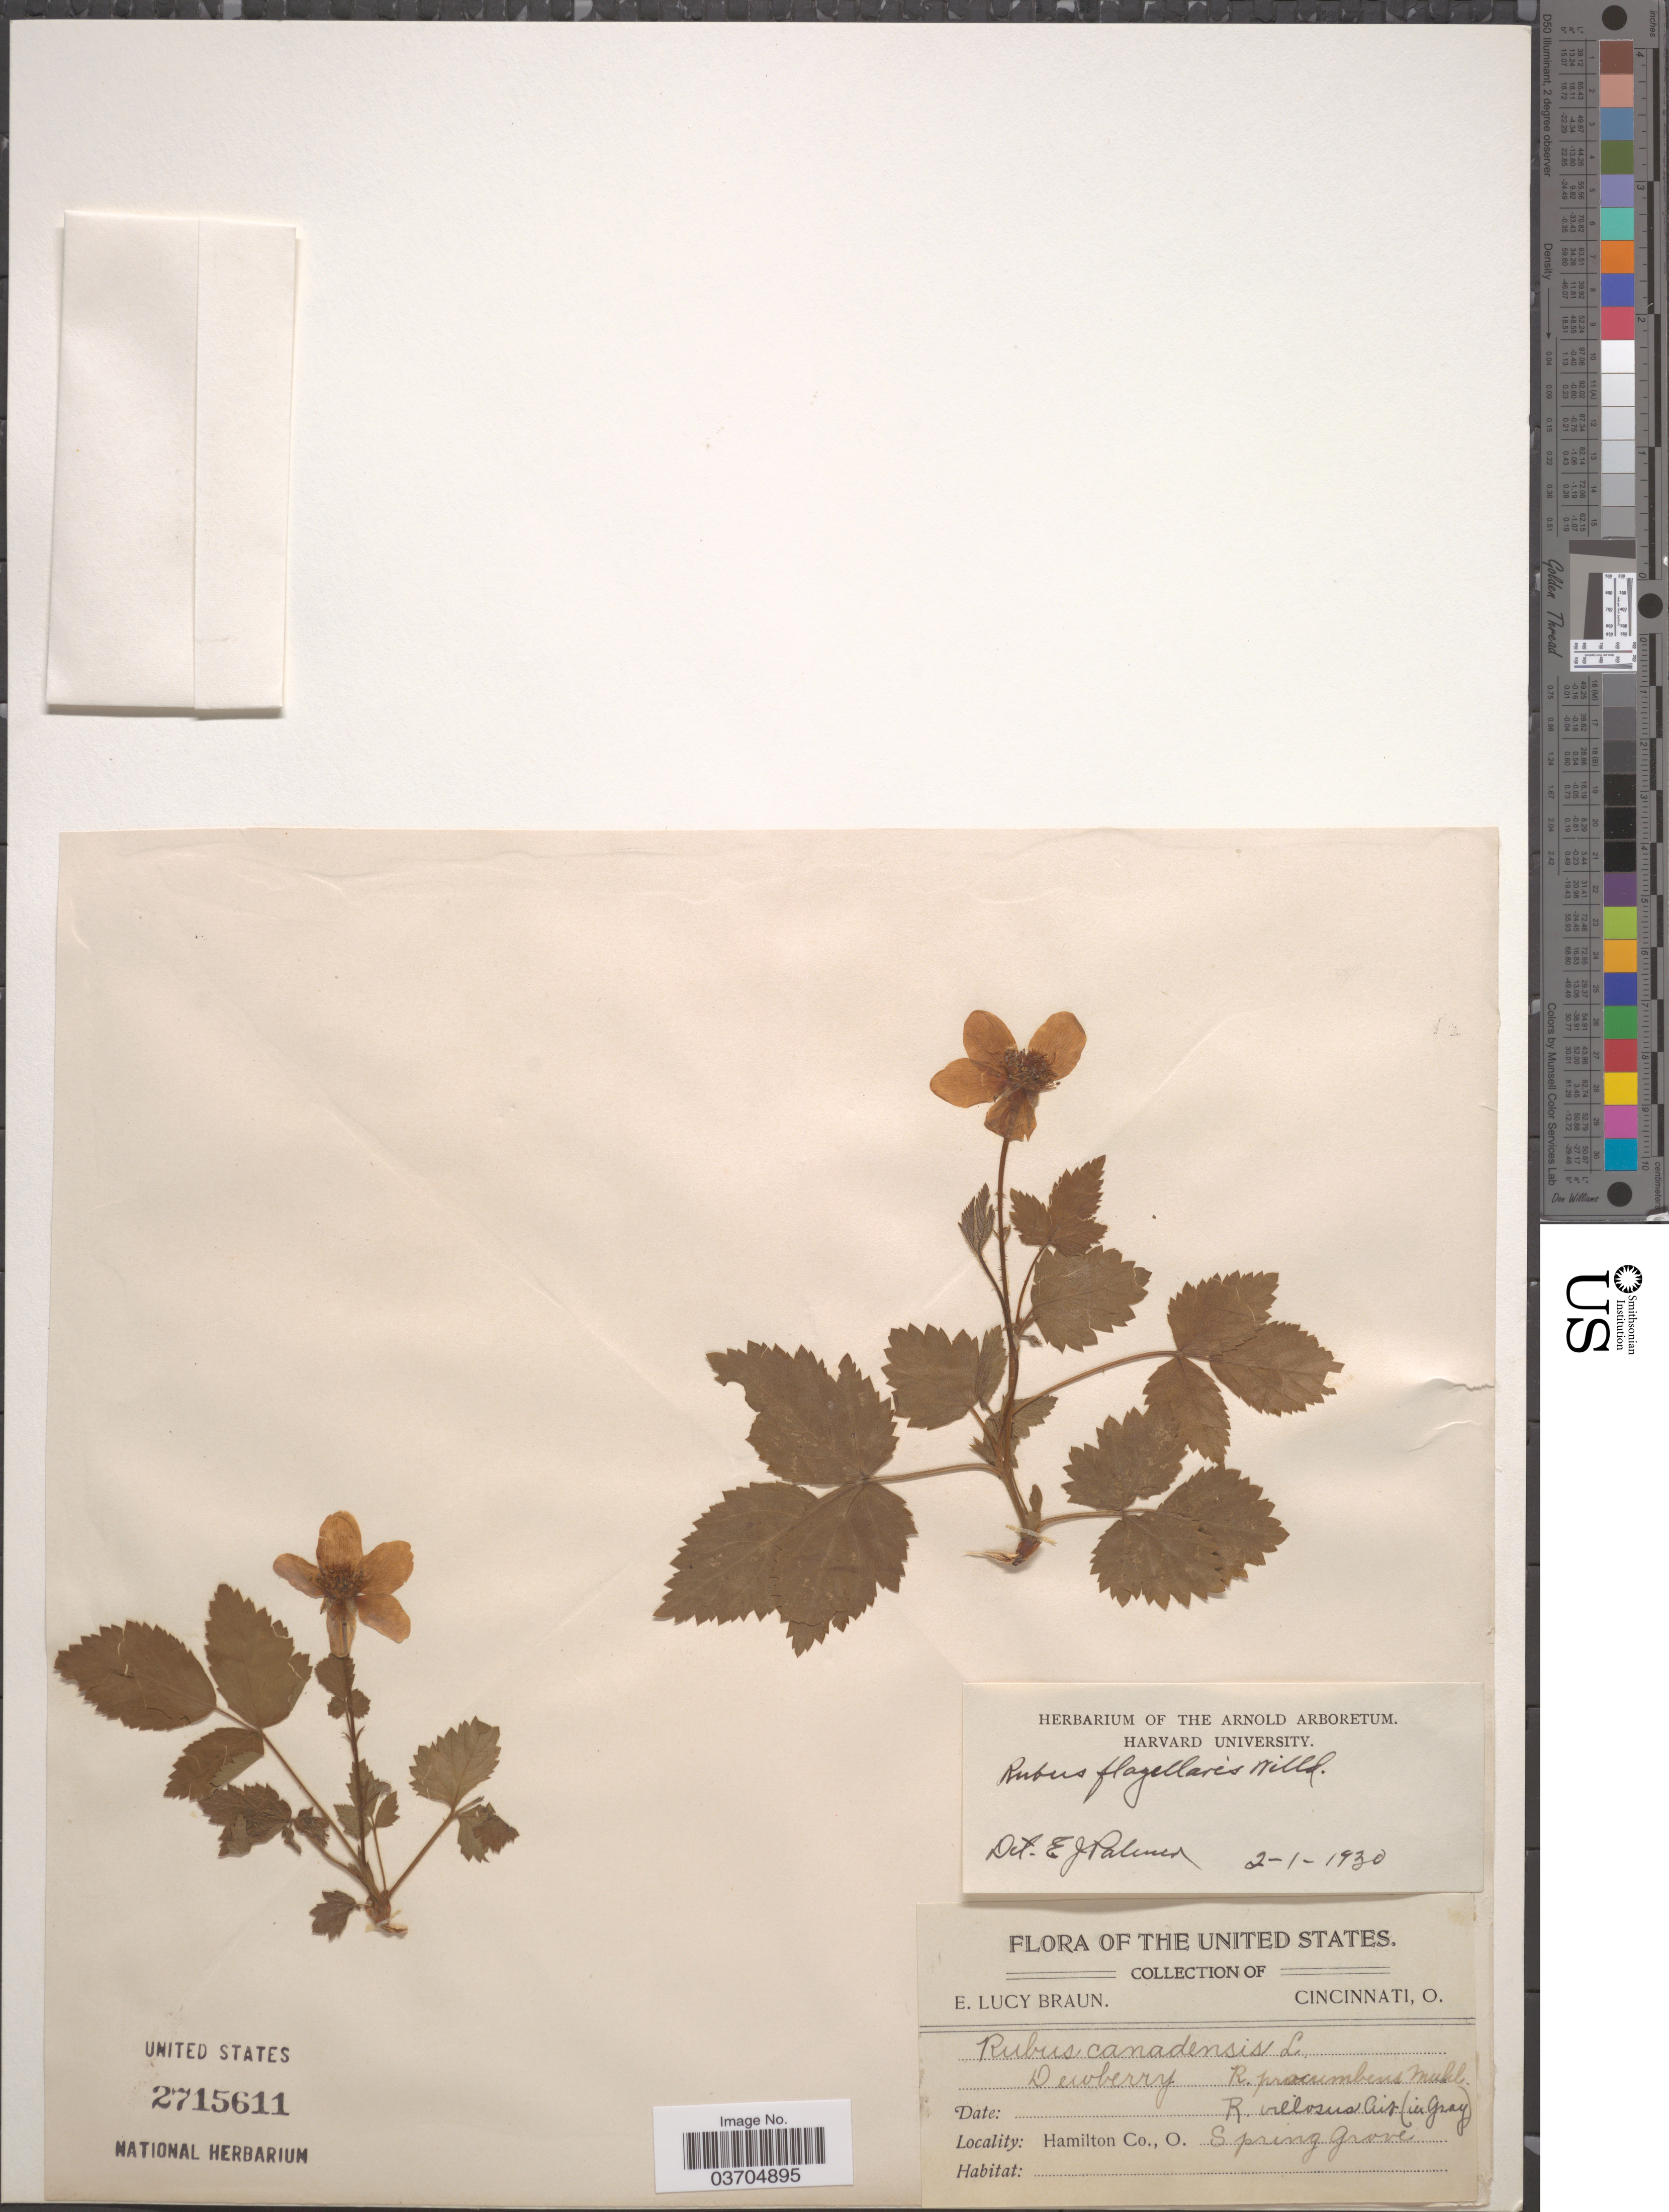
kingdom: Plantae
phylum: Tracheophyta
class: Magnoliopsida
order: Rosales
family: Rosaceae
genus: Rubus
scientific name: Rubus flagellaris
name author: Willd.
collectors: E. L. Braun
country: United States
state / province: Ohio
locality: Hamilton Co. Spring Grove.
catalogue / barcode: US 2715611